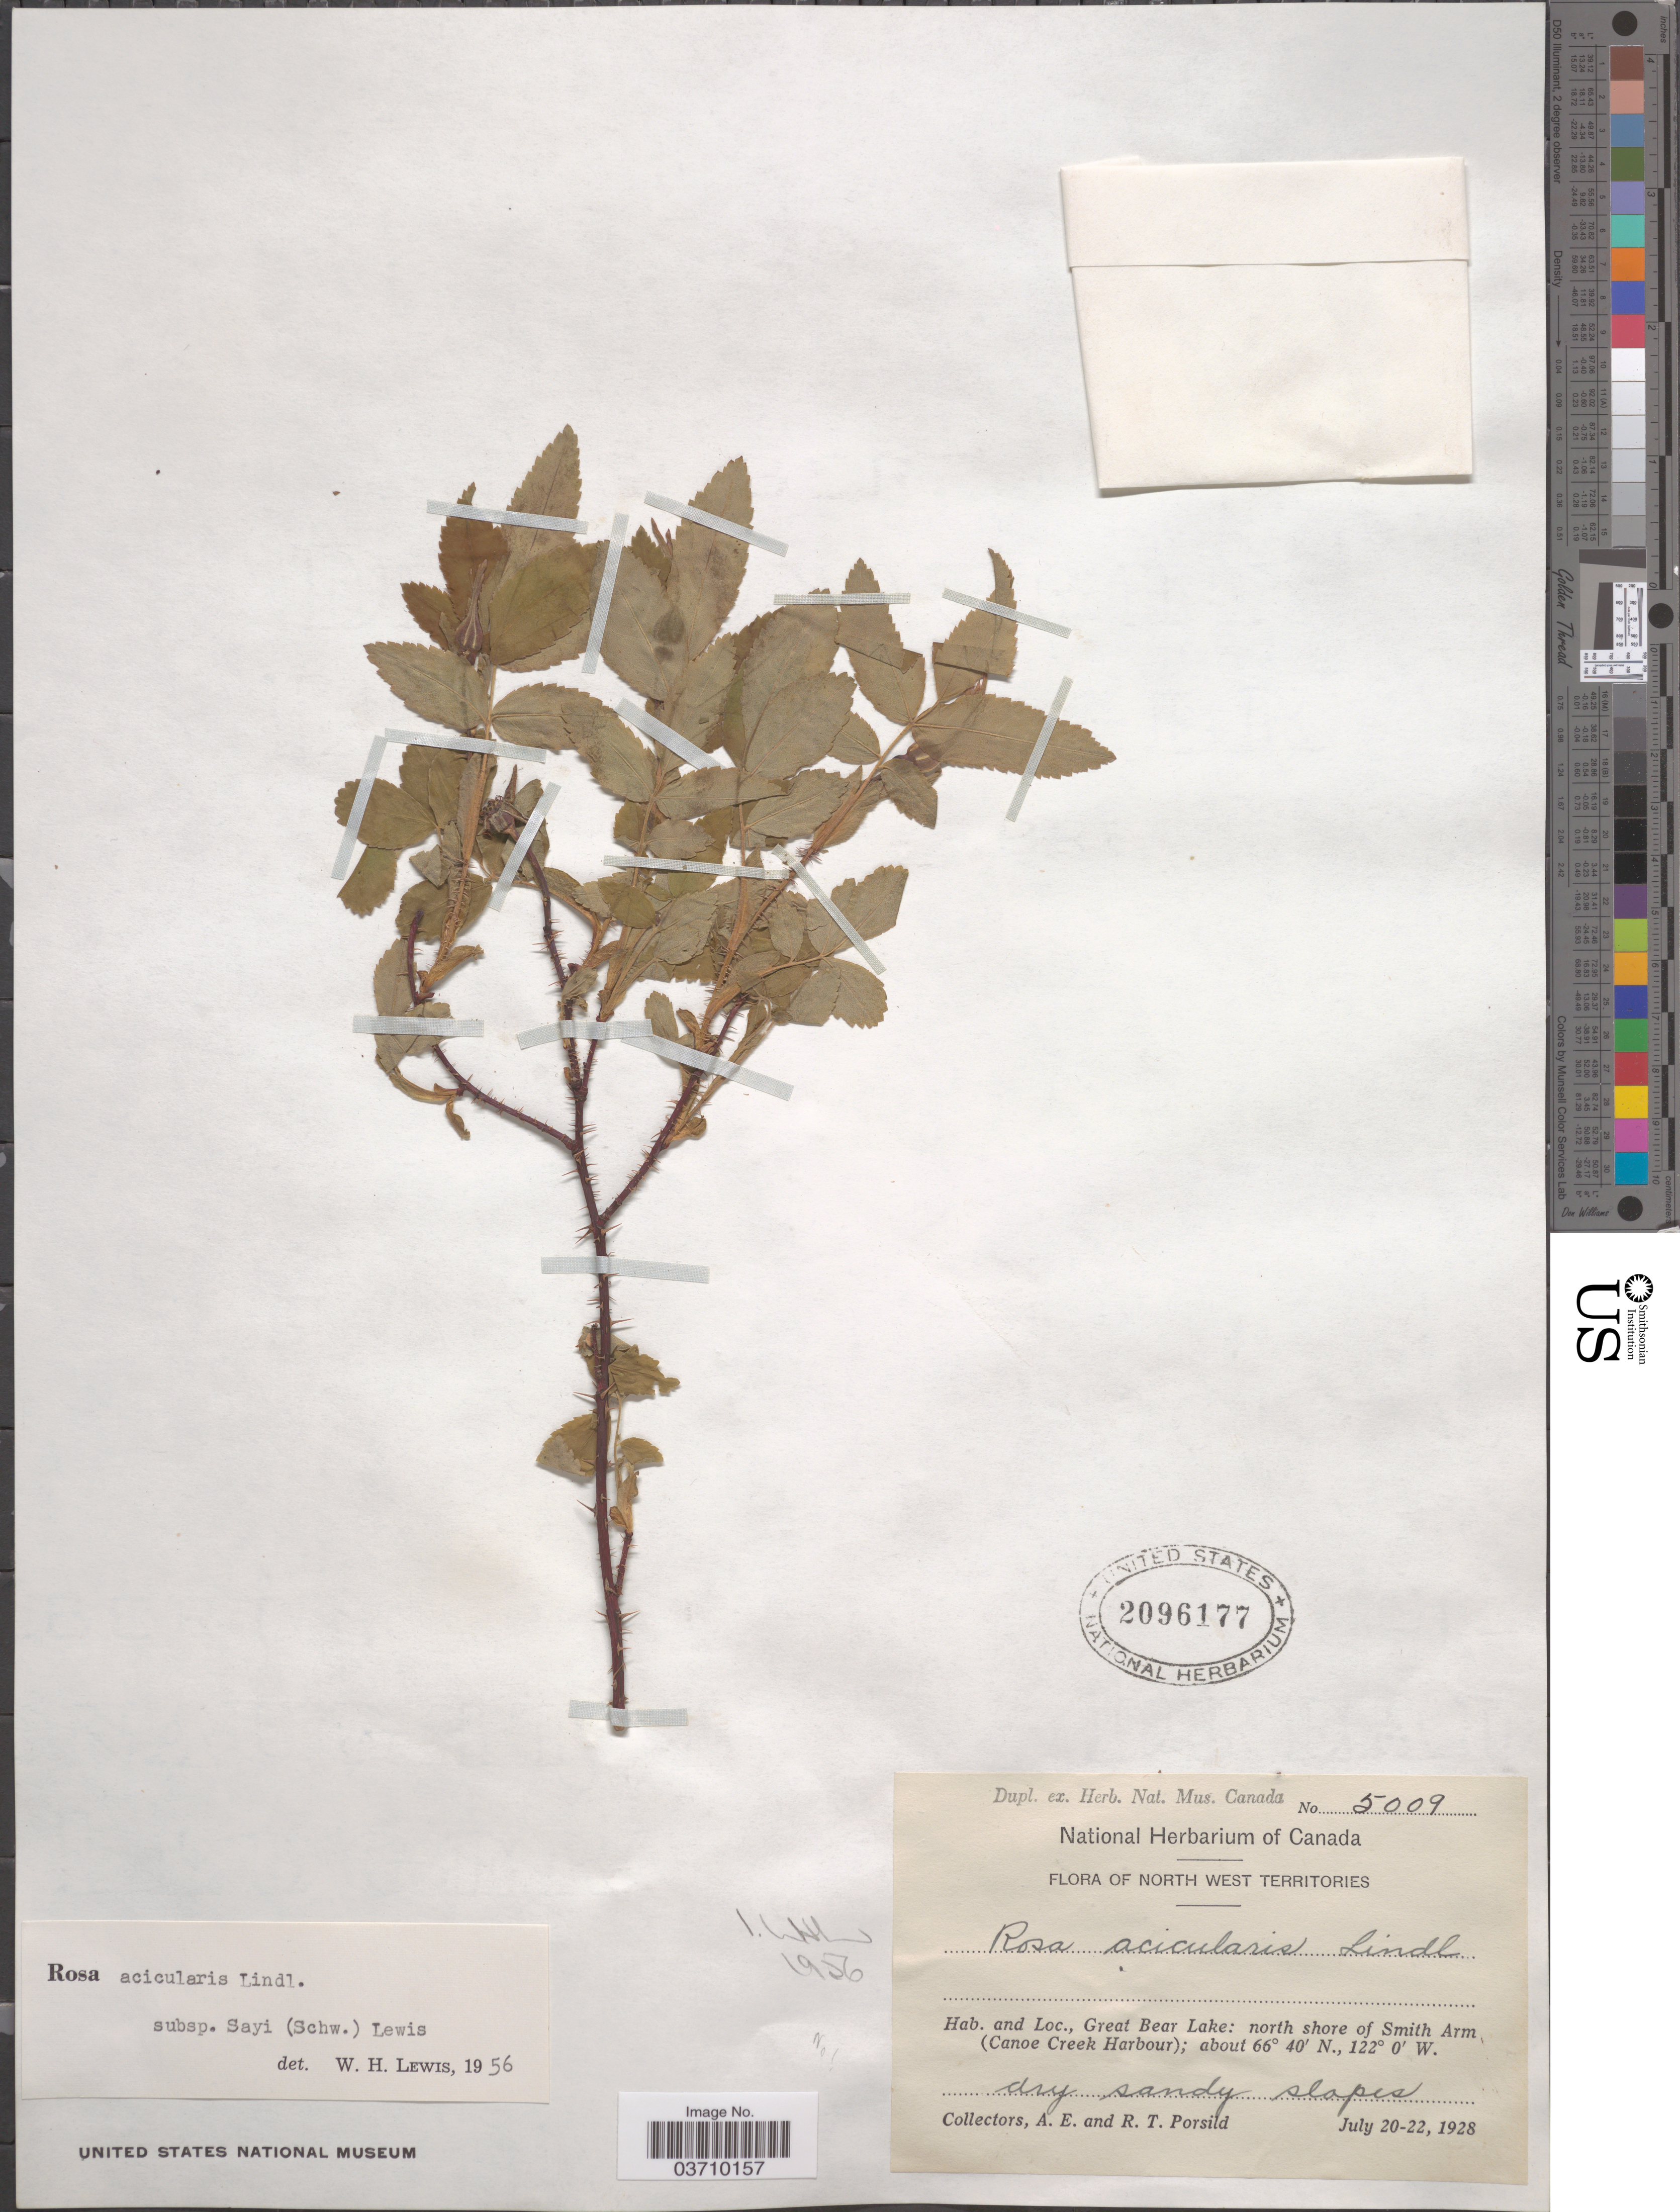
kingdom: Plantae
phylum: Tracheophyta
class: Magnoliopsida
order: Rosales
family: Rosaceae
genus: Rosa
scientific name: Rosa acicularis var. sayi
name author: (Schwein.) Rehder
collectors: A. E. Porsild & R. T. Porsild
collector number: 5009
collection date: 1928-07-20/1928-07-22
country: Canada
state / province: Northwest Territories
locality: Great Bear Lake: north shore of Smith Arm (Canoe Creek Harbour).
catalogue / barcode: US 2096177